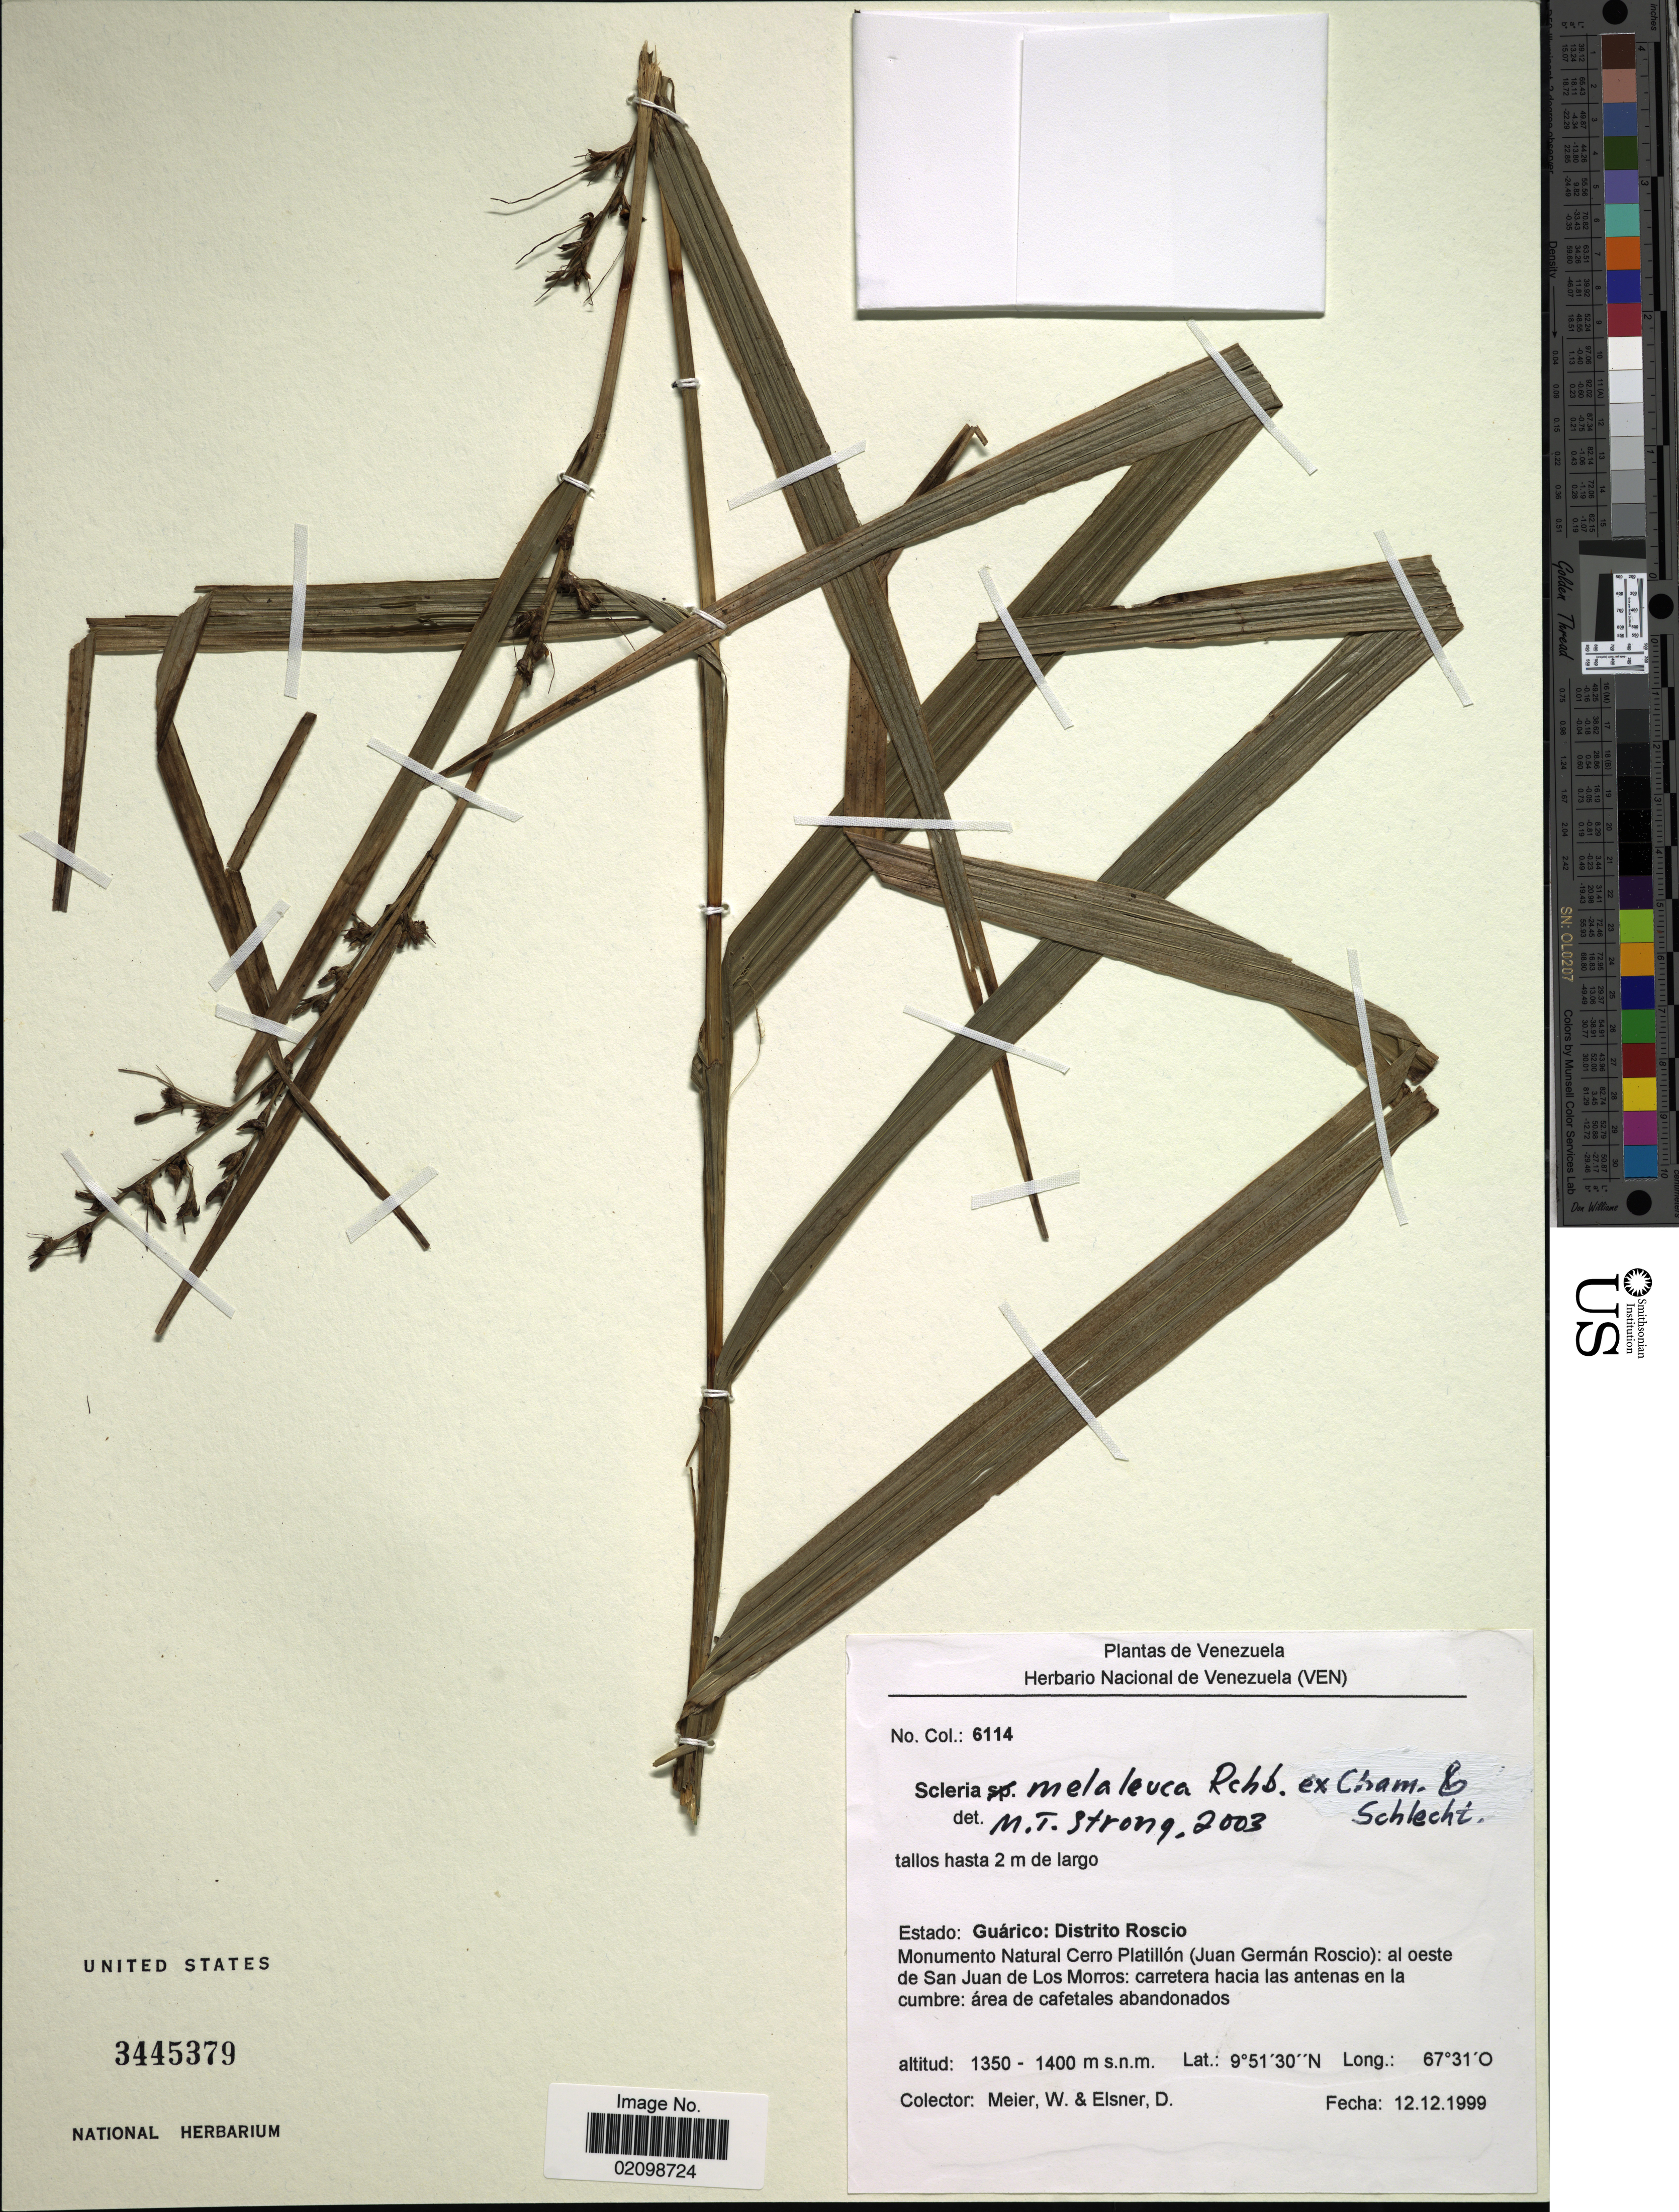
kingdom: Plantae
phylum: Tracheophyta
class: Liliopsida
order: Poales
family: Cyperaceae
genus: Scleria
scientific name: Scleria gaertneri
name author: Raddi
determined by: Strong, Mark T., (BOT), Smithsonian Institution - National Museum of Natural History (UNITED STATES)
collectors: W. Meier & D. Elsner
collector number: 6114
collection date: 1999-12-12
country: Venezuela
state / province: Guárico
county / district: Juan Germán Roscio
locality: Estado: Guarico: Distrito Roscio. Monumento Natural Cerro Platillon (Juan German Roscio): al oest de San Juan de Los Morros: Carretera hacia las antenas en la cumbre: area de cafetales abandonados.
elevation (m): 1350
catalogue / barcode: US 3445379